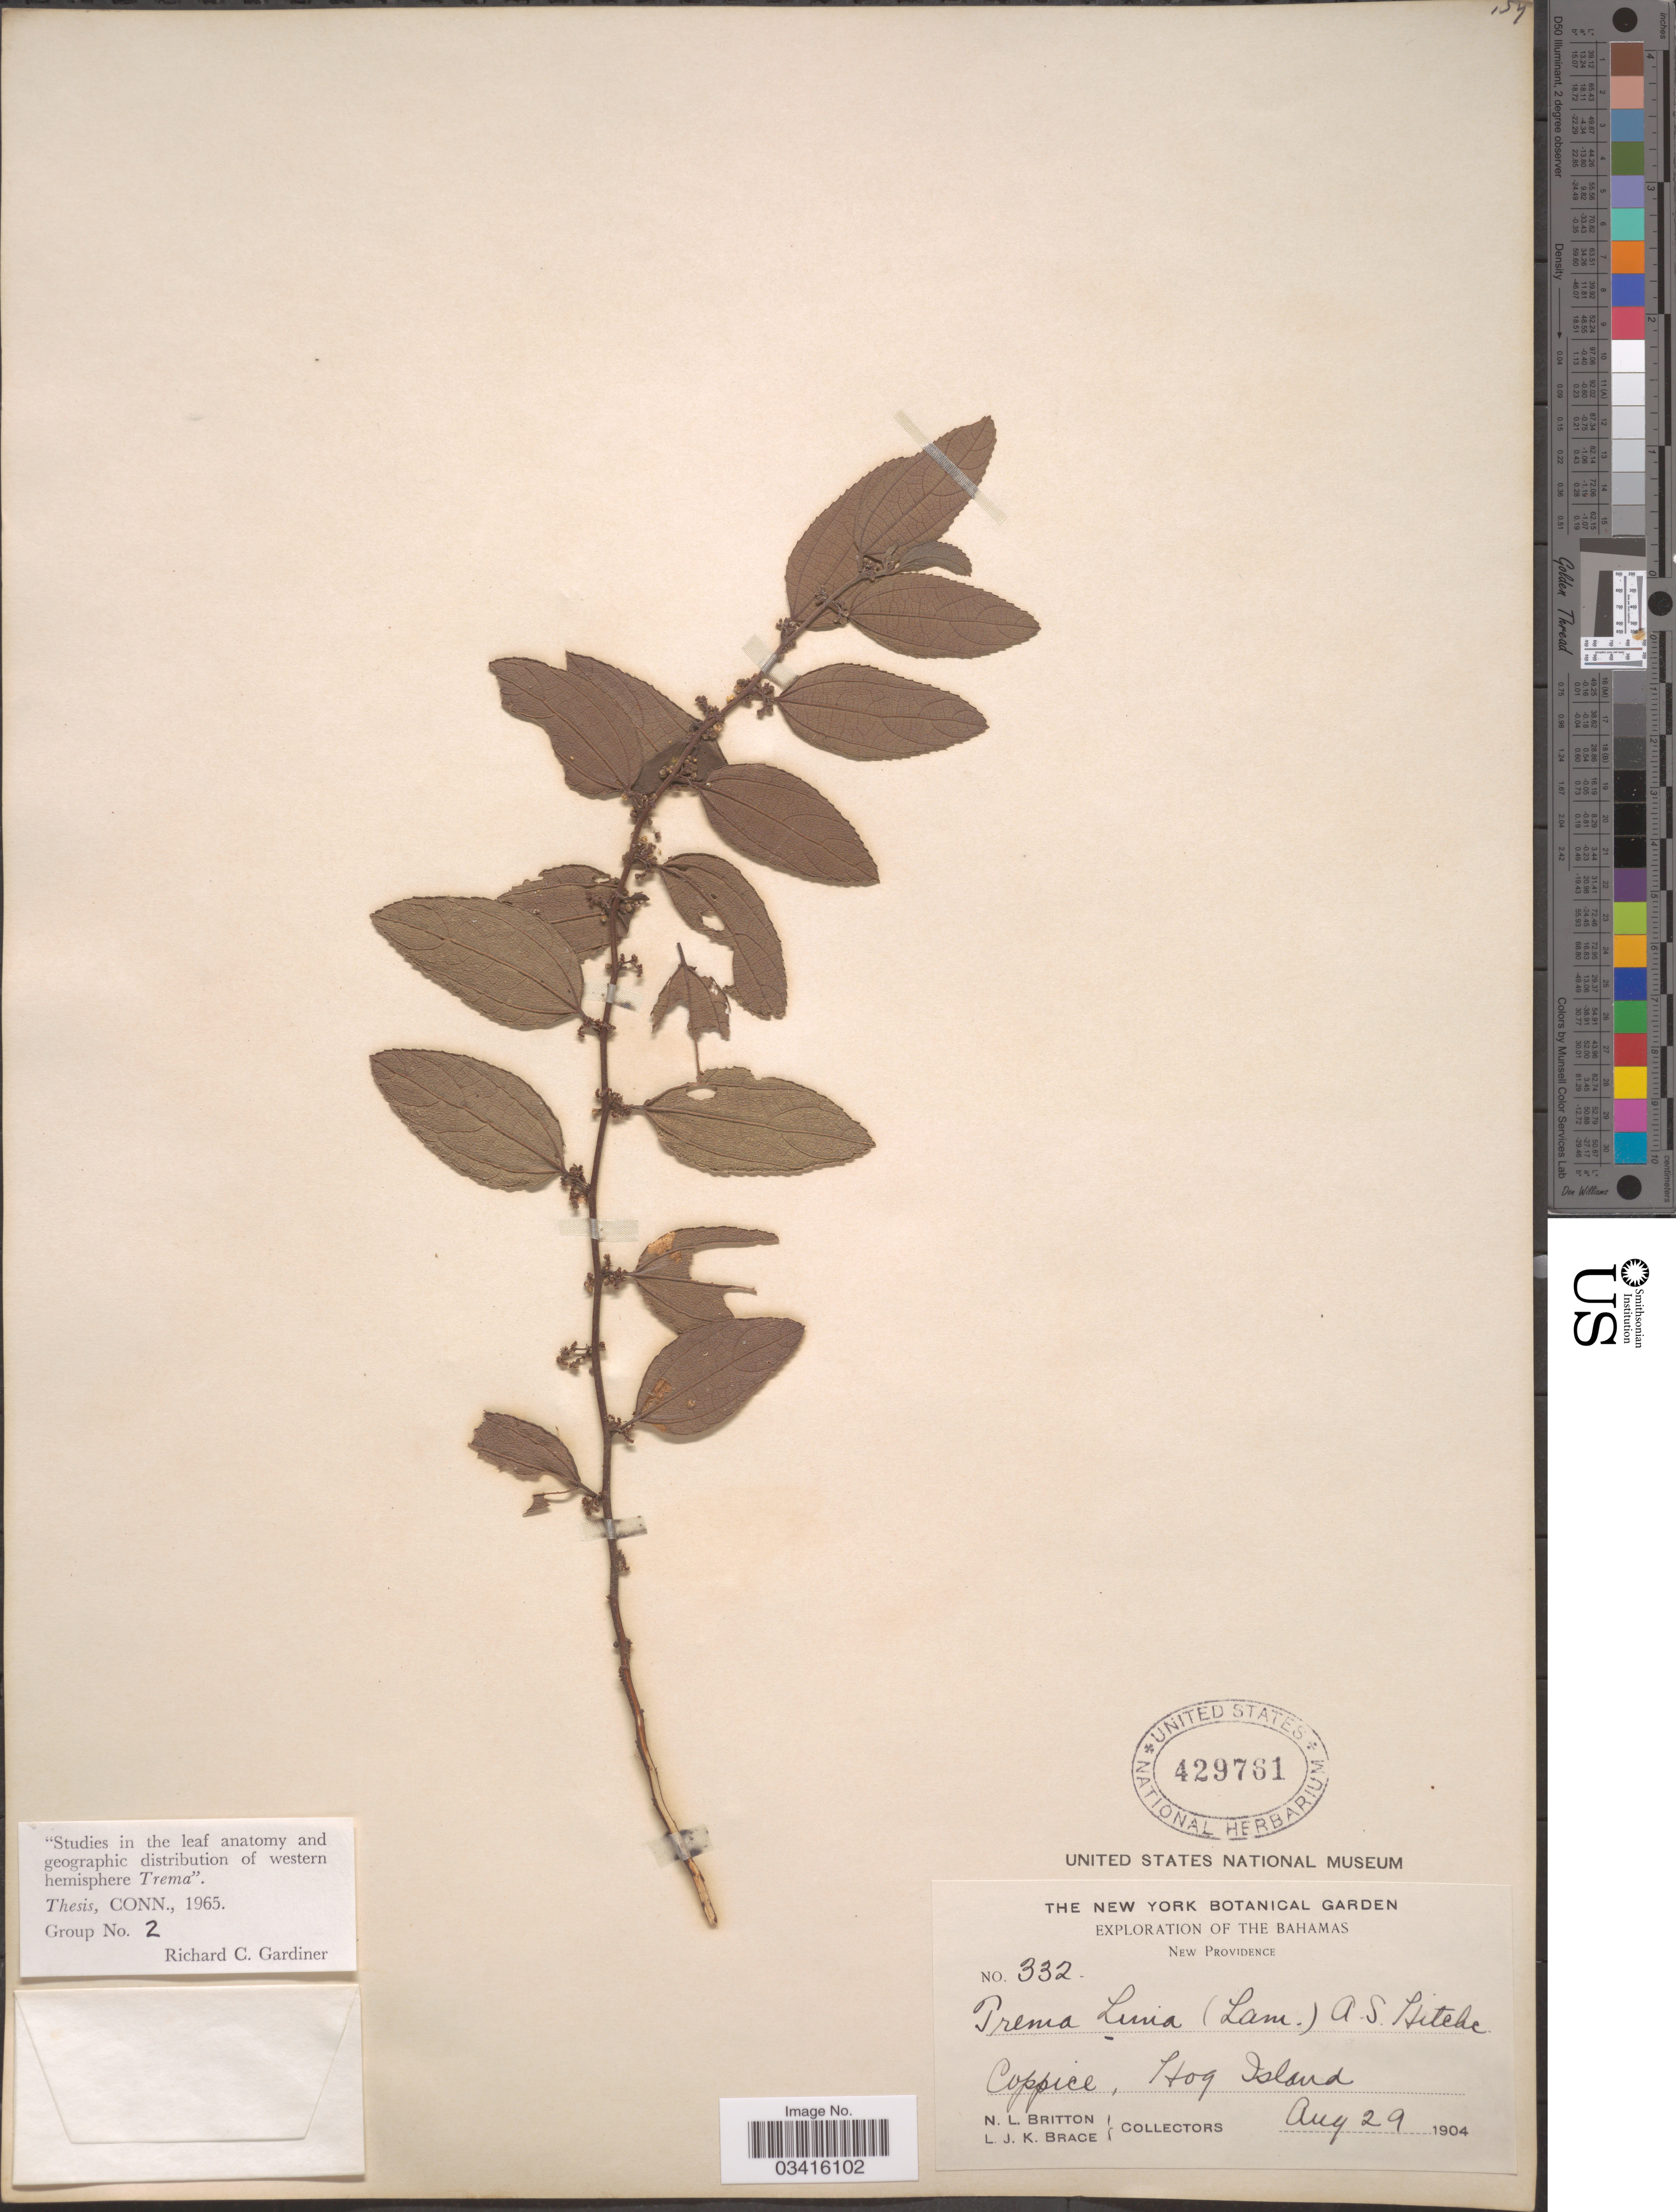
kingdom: Plantae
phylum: Tracheophyta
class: Magnoliopsida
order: Rosales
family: Cannabaceae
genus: Trema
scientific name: Trema lamarckianum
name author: (Schult.) Blume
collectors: N. Britton & L. J. K. Brace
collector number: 332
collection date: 1904-08-29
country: Bahamas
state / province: New Providence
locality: New Providence, Coppice, Hog Island.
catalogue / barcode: US 429761